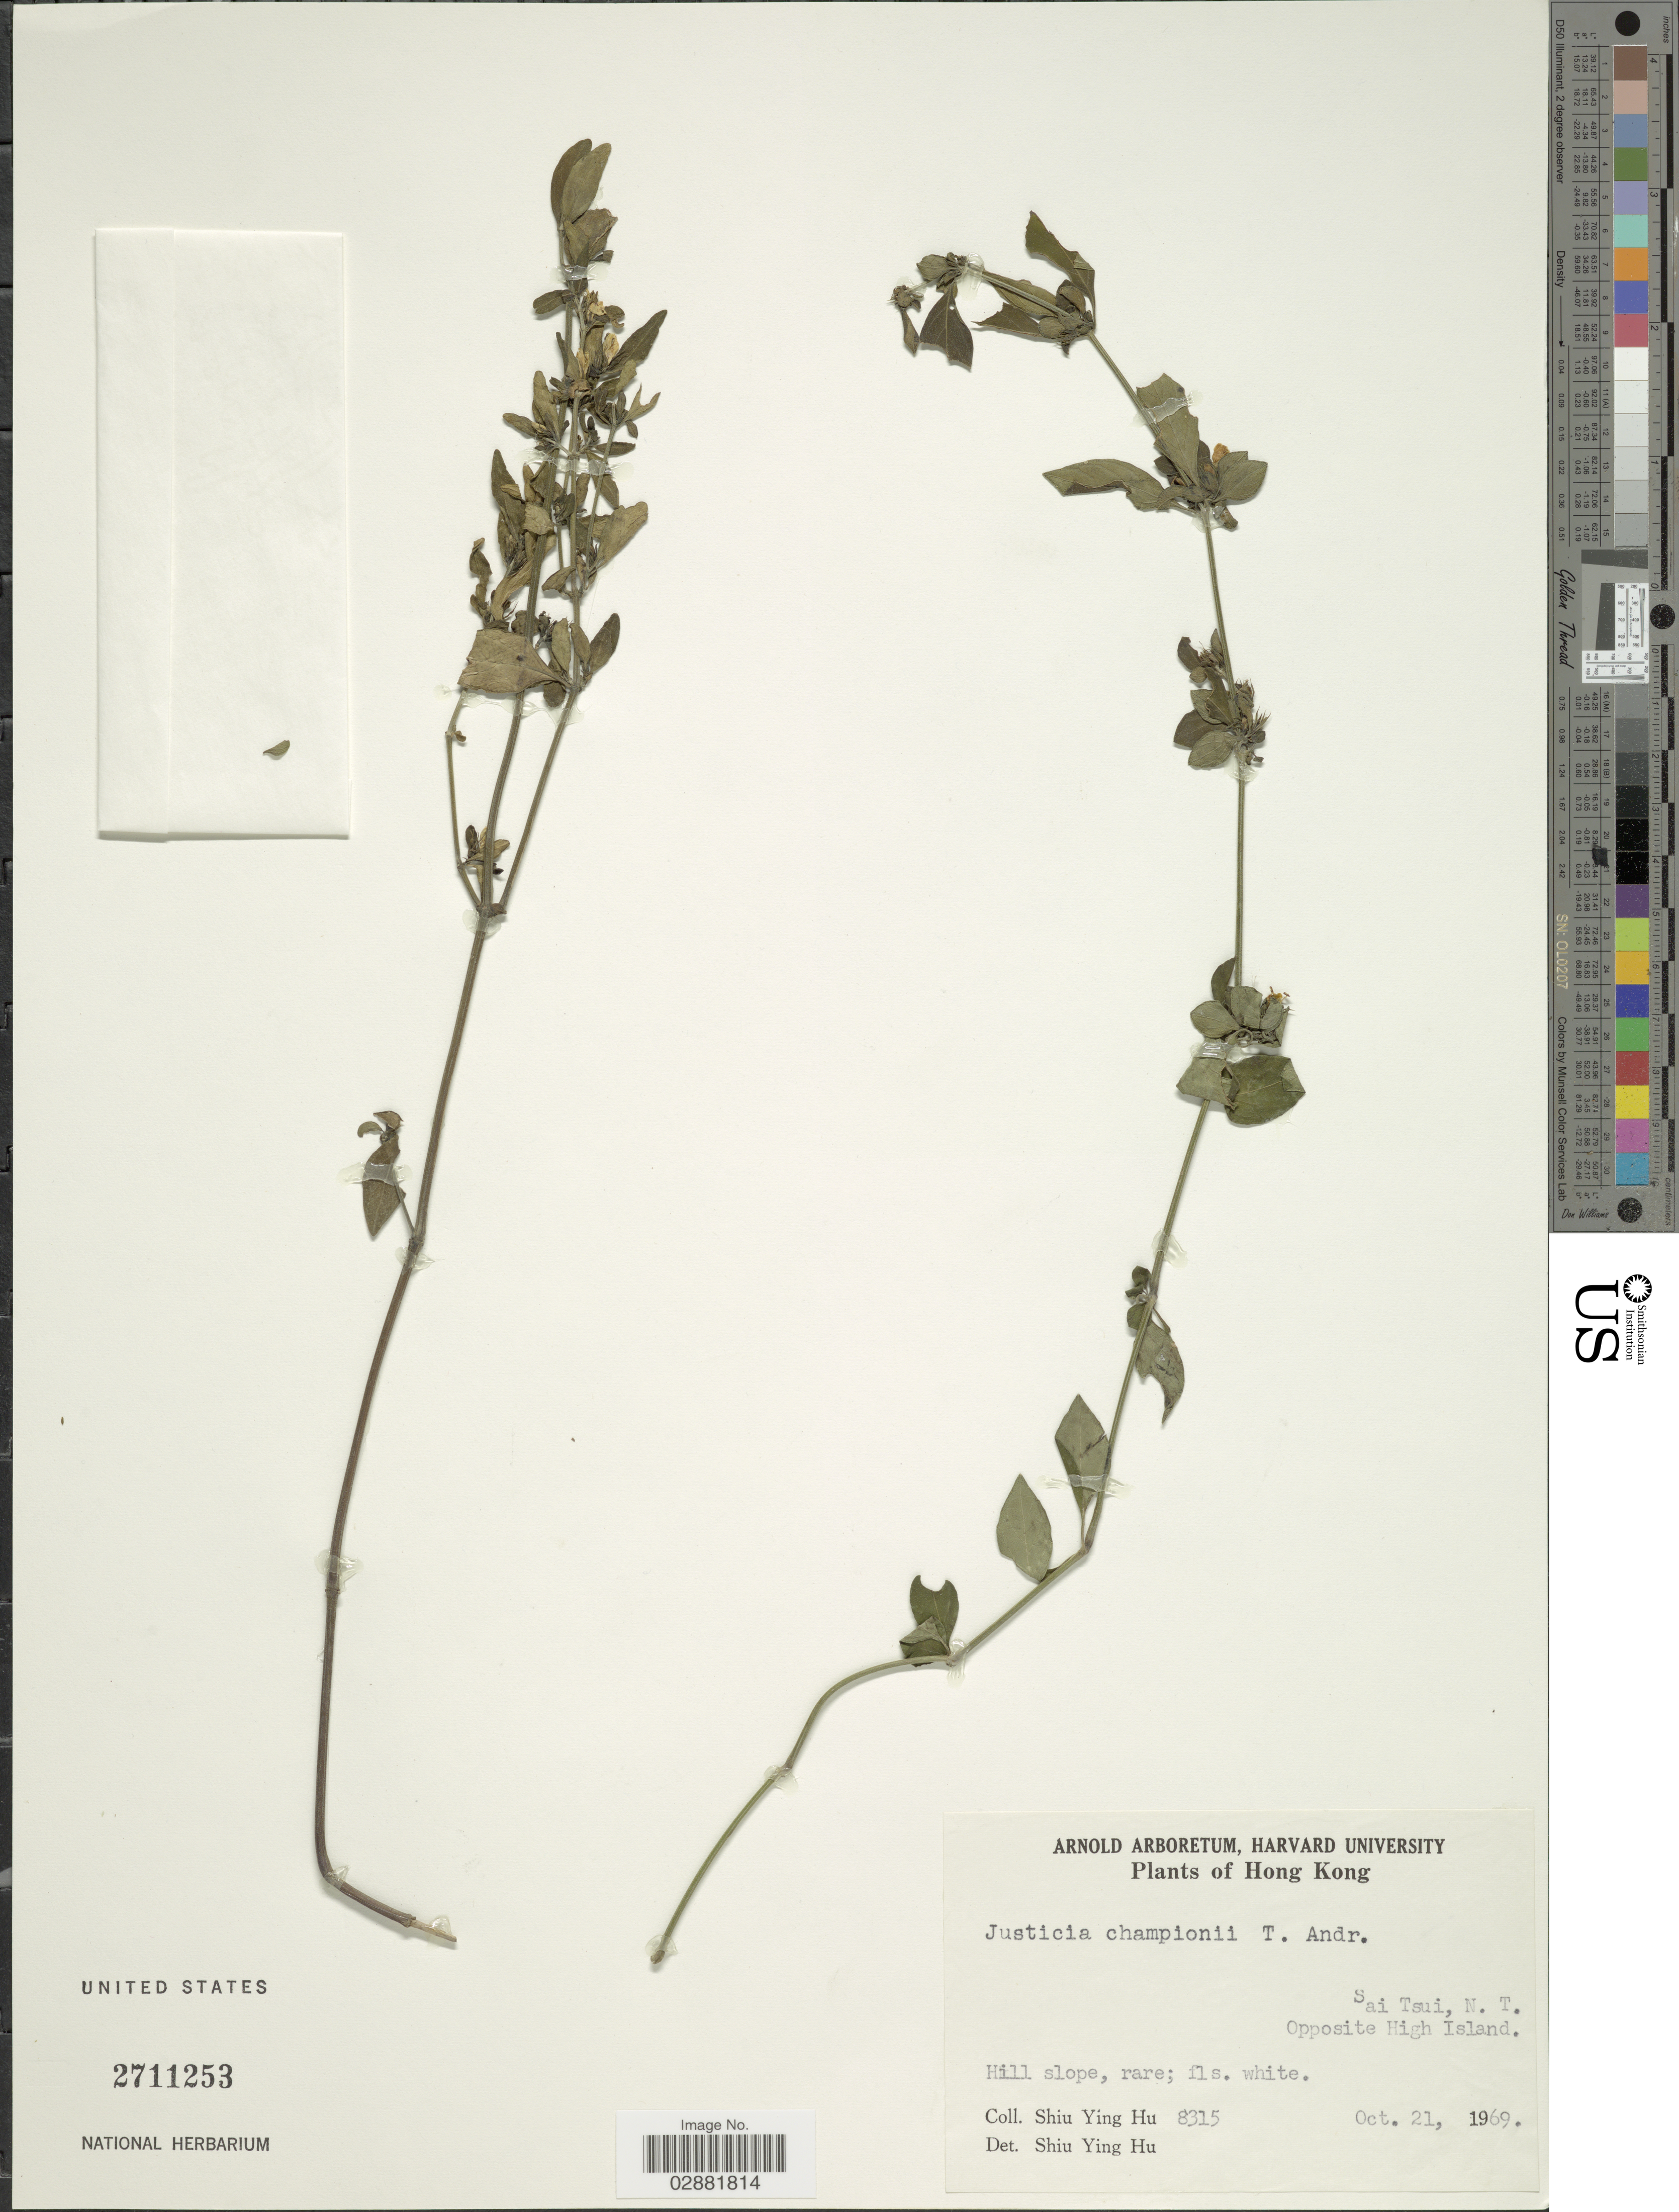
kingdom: Plantae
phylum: Tracheophyta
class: Magnoliopsida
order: Lamiales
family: Acanthaceae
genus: Justicia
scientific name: Justicia championii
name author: T. Anderson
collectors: S. Y. Hu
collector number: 8315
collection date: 1969-10-21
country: China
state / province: Hong Kong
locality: Sai Tsui, N.T., Opposite High Island, Hill slope, rare.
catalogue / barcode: US 2711253